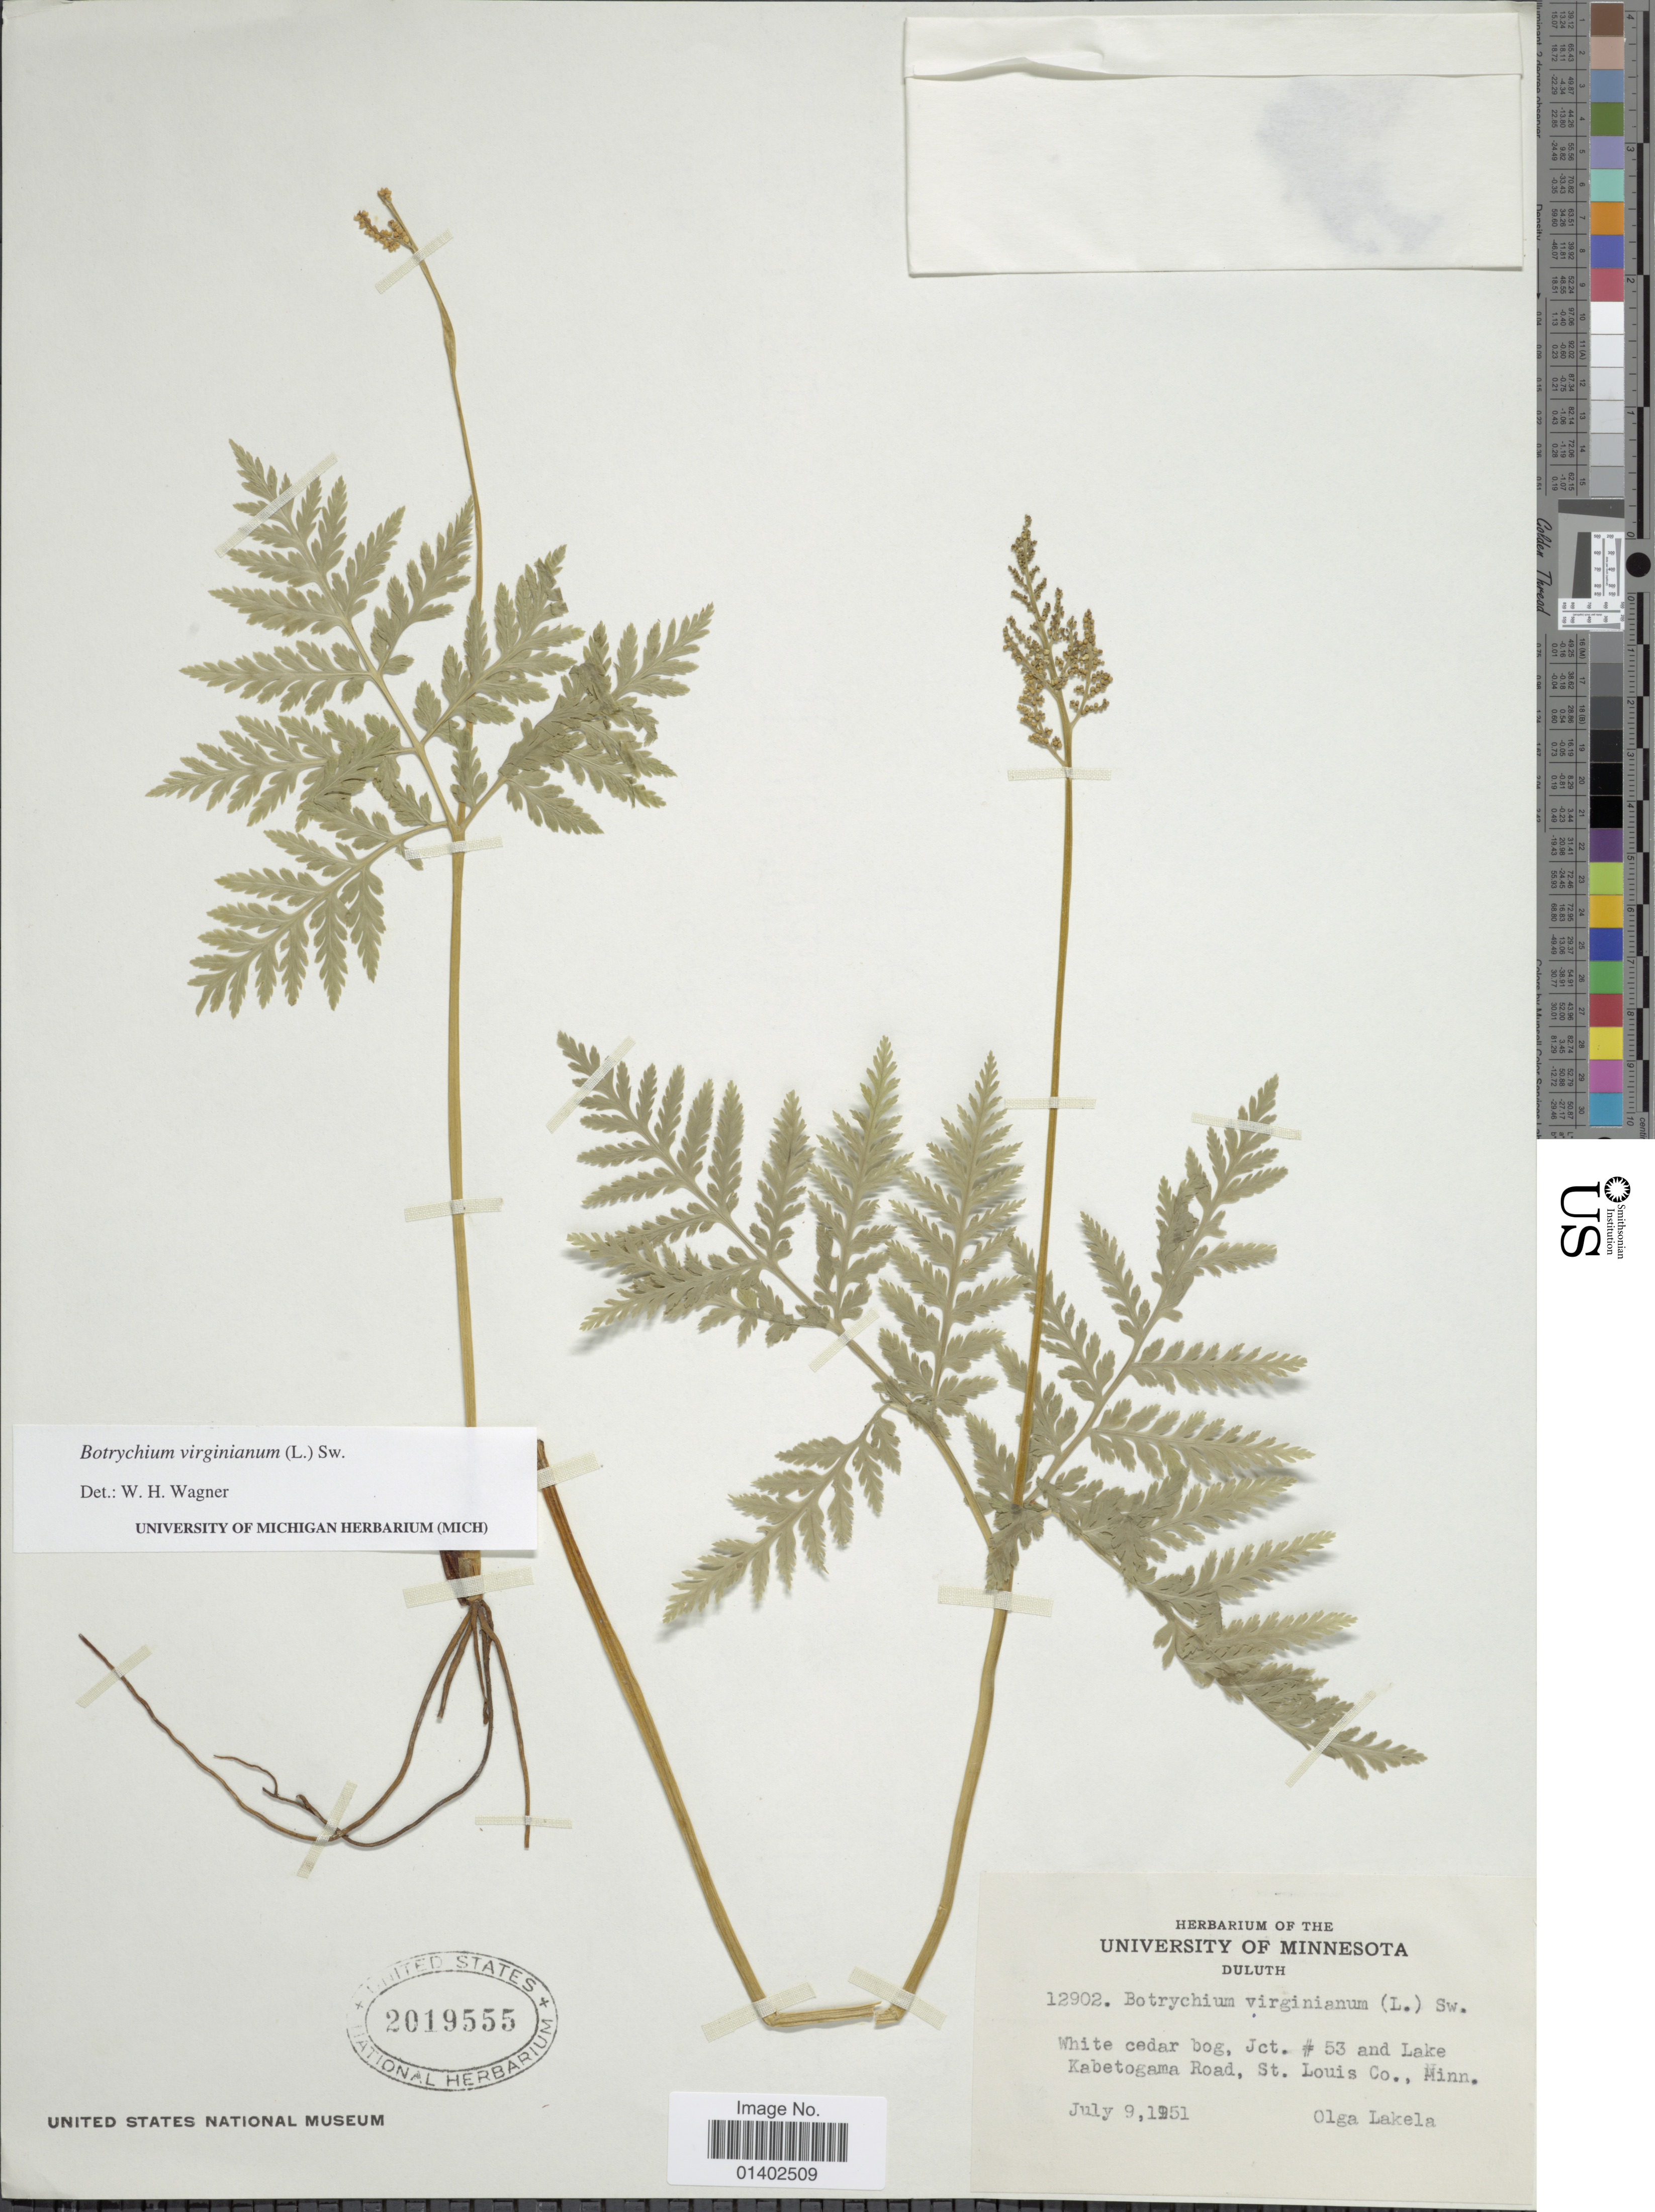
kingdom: Plantae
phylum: Tracheophyta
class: Polypodiopsida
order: Ophioglossales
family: Ophioglossaceae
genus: Botrychium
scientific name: Botrychium virginianum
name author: (L.) Sw.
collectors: O. K. Lakela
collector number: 12902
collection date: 1951-07-09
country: United States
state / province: Minnesota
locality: Duluth, White cedar bog. Jct # 53 amnd lake kabetogama Road, St Louis Co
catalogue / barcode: US 2019555